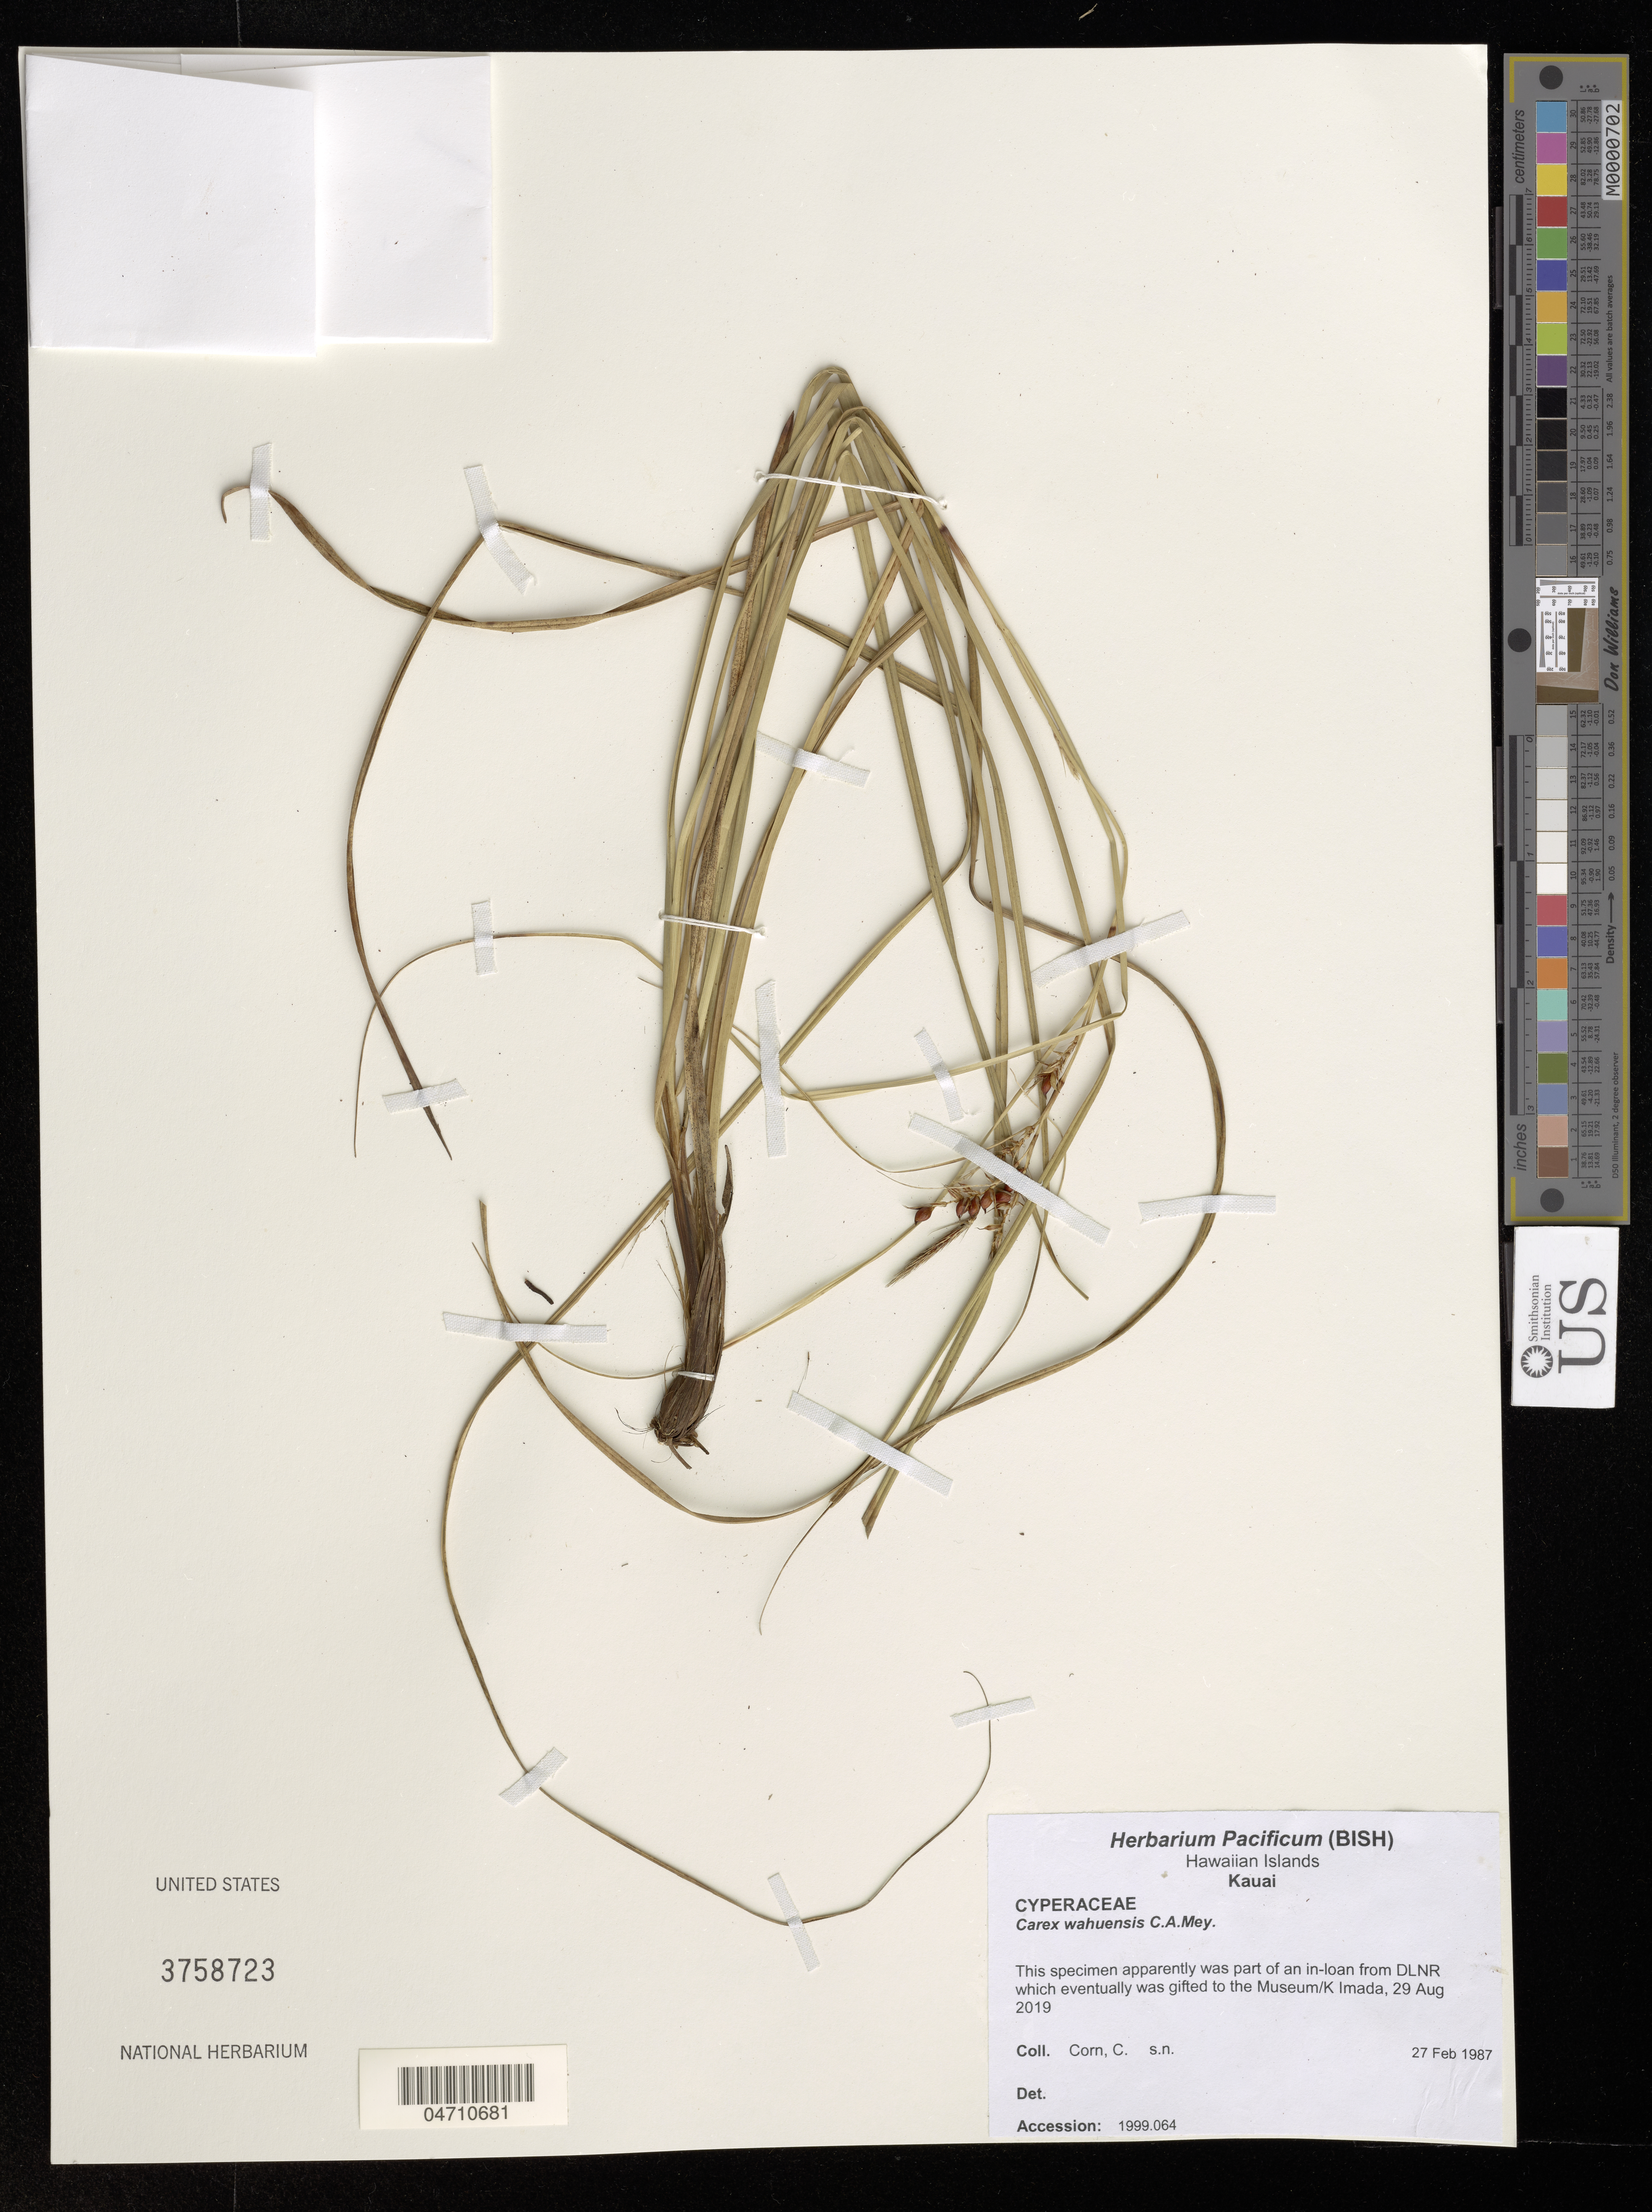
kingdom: Plantae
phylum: Tracheophyta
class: Liliopsida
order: Poales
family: Cyperaceae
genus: Carex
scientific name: Carex wahuensis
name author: C.A. Mey.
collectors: C. Corn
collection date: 1987-02-27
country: United States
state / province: Hawaii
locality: Hawaiian Islands. Kauai.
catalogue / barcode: US 3758723